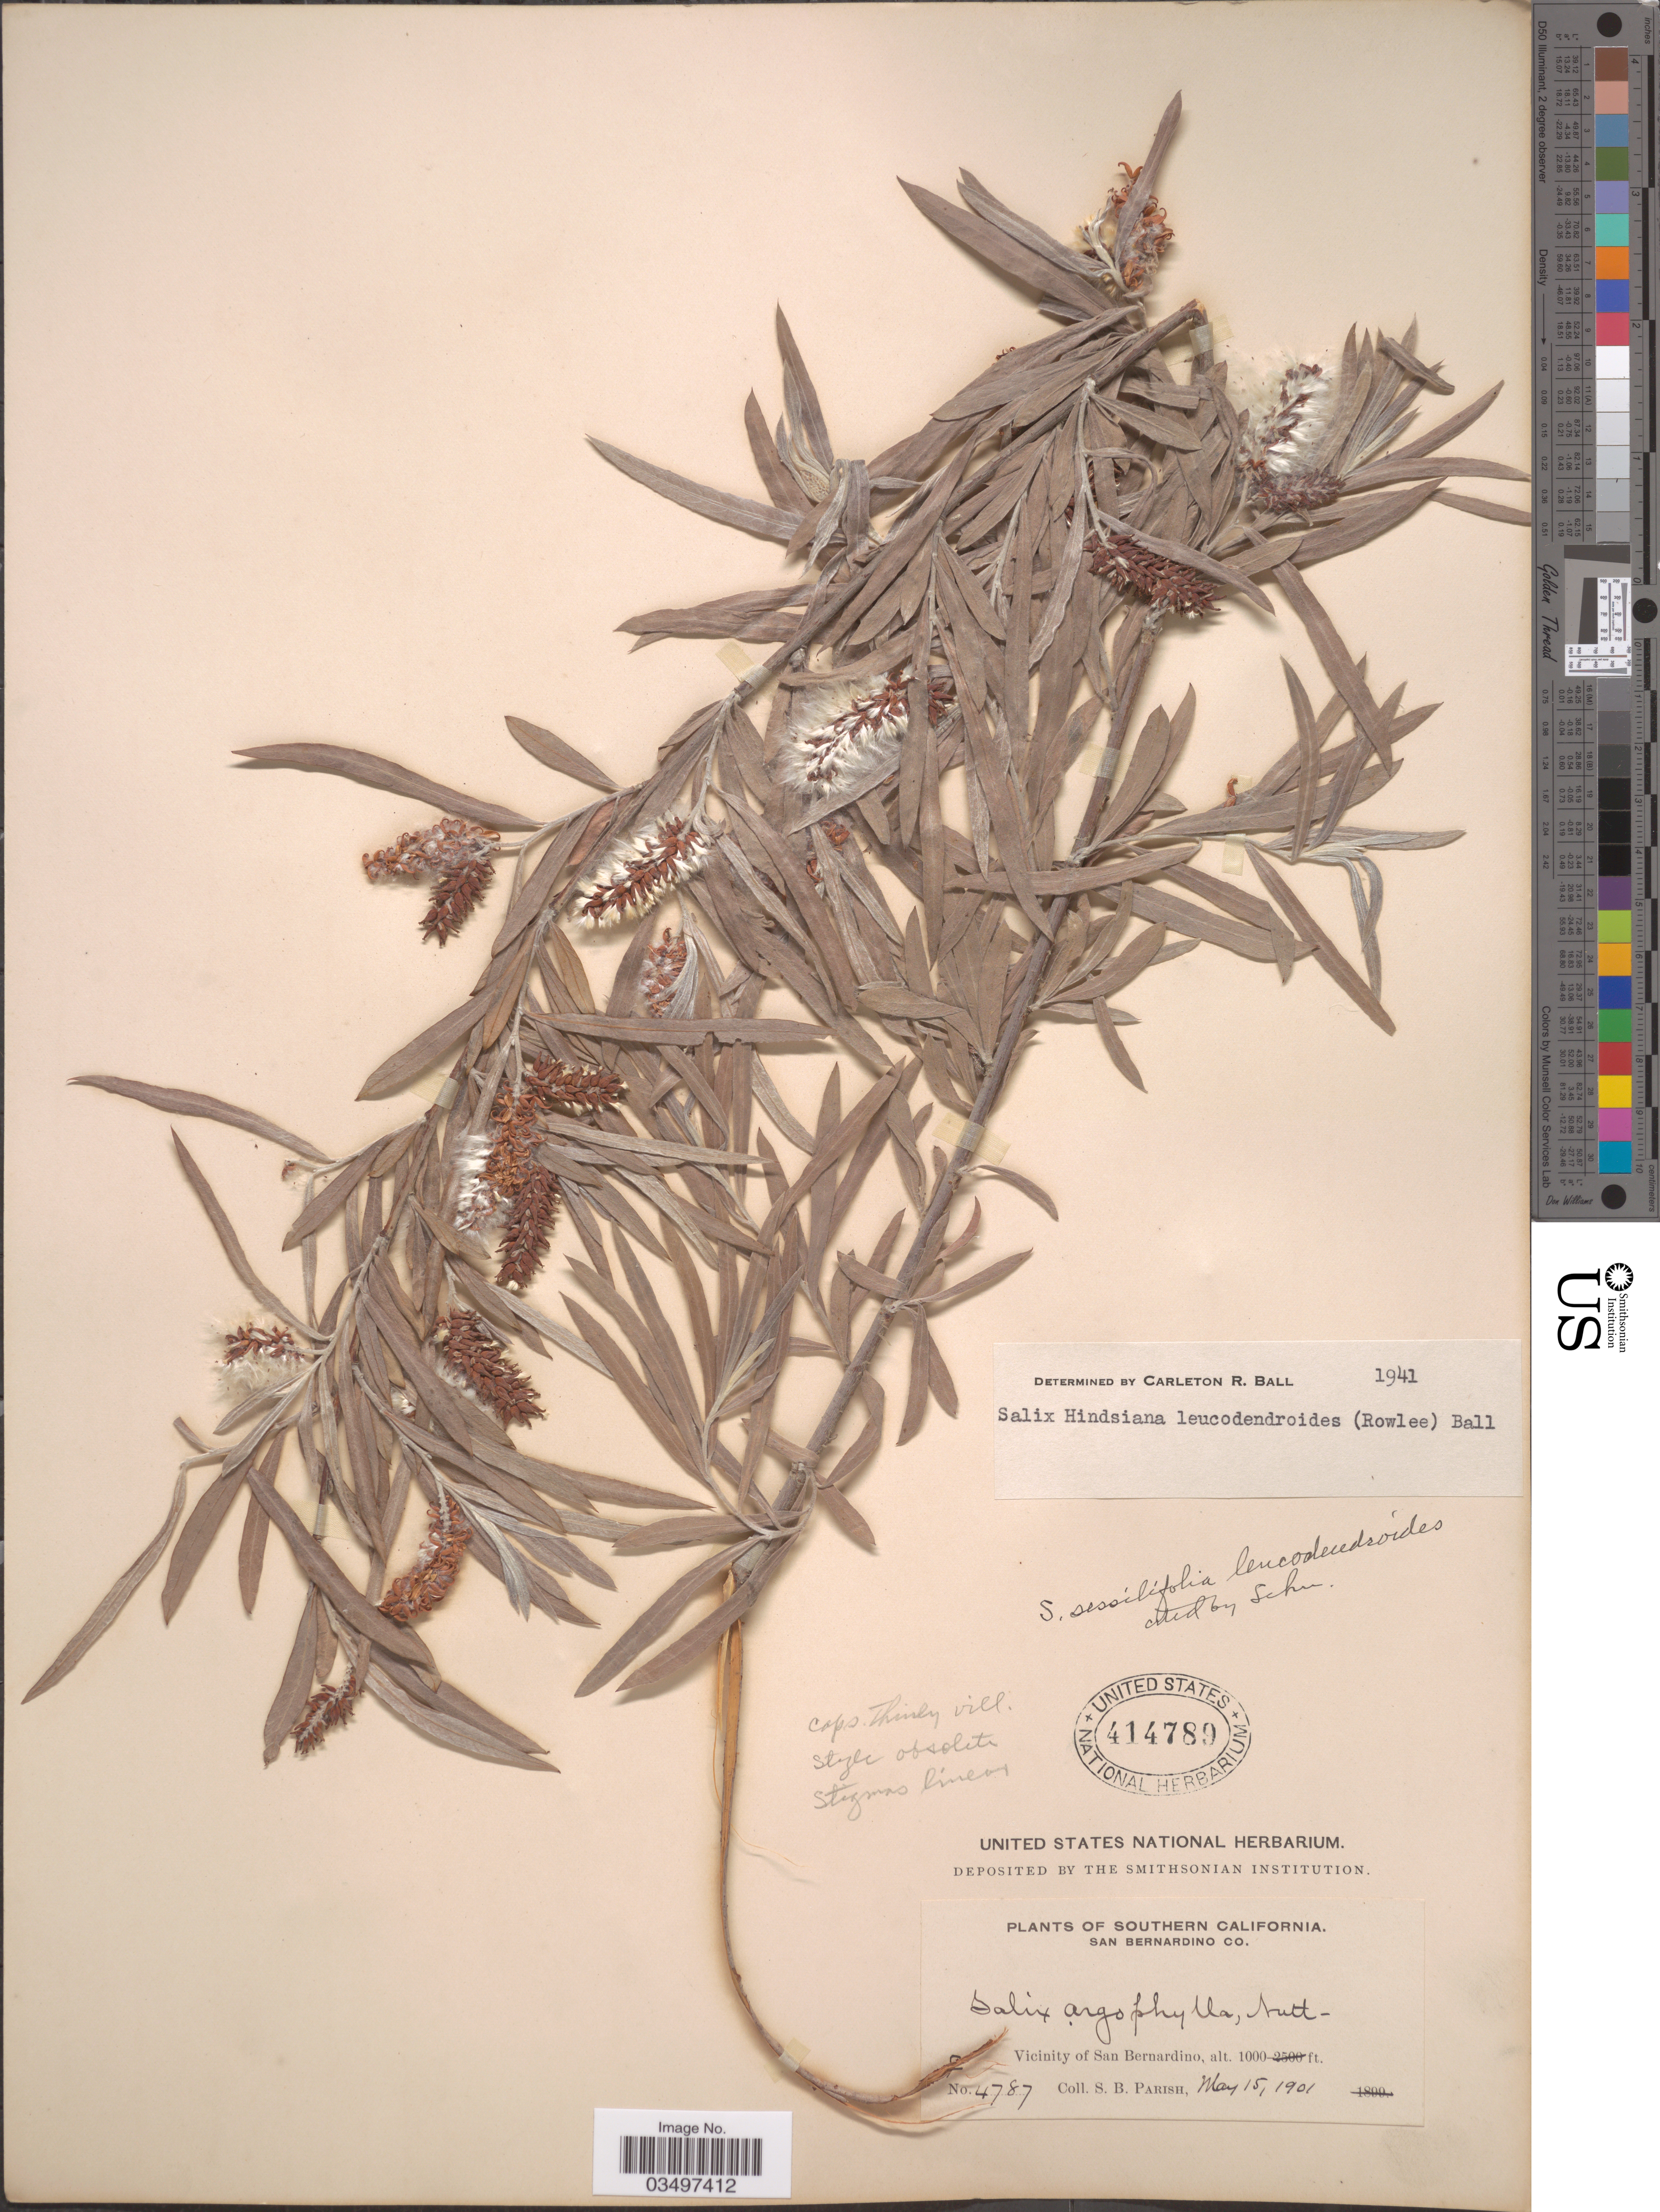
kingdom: Plantae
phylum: Tracheophyta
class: Magnoliopsida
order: Malpighiales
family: Salicaceae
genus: Salix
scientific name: Salix hindsiana var. leucodendroides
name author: (Rowlee) C.R. Ball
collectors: S. B. Parish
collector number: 4787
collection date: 1901-05-15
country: United States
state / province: California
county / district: San Bernardino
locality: Southern California. San Bernardino Co. Vicinity of San Bernardino.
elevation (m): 305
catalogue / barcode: US 414789